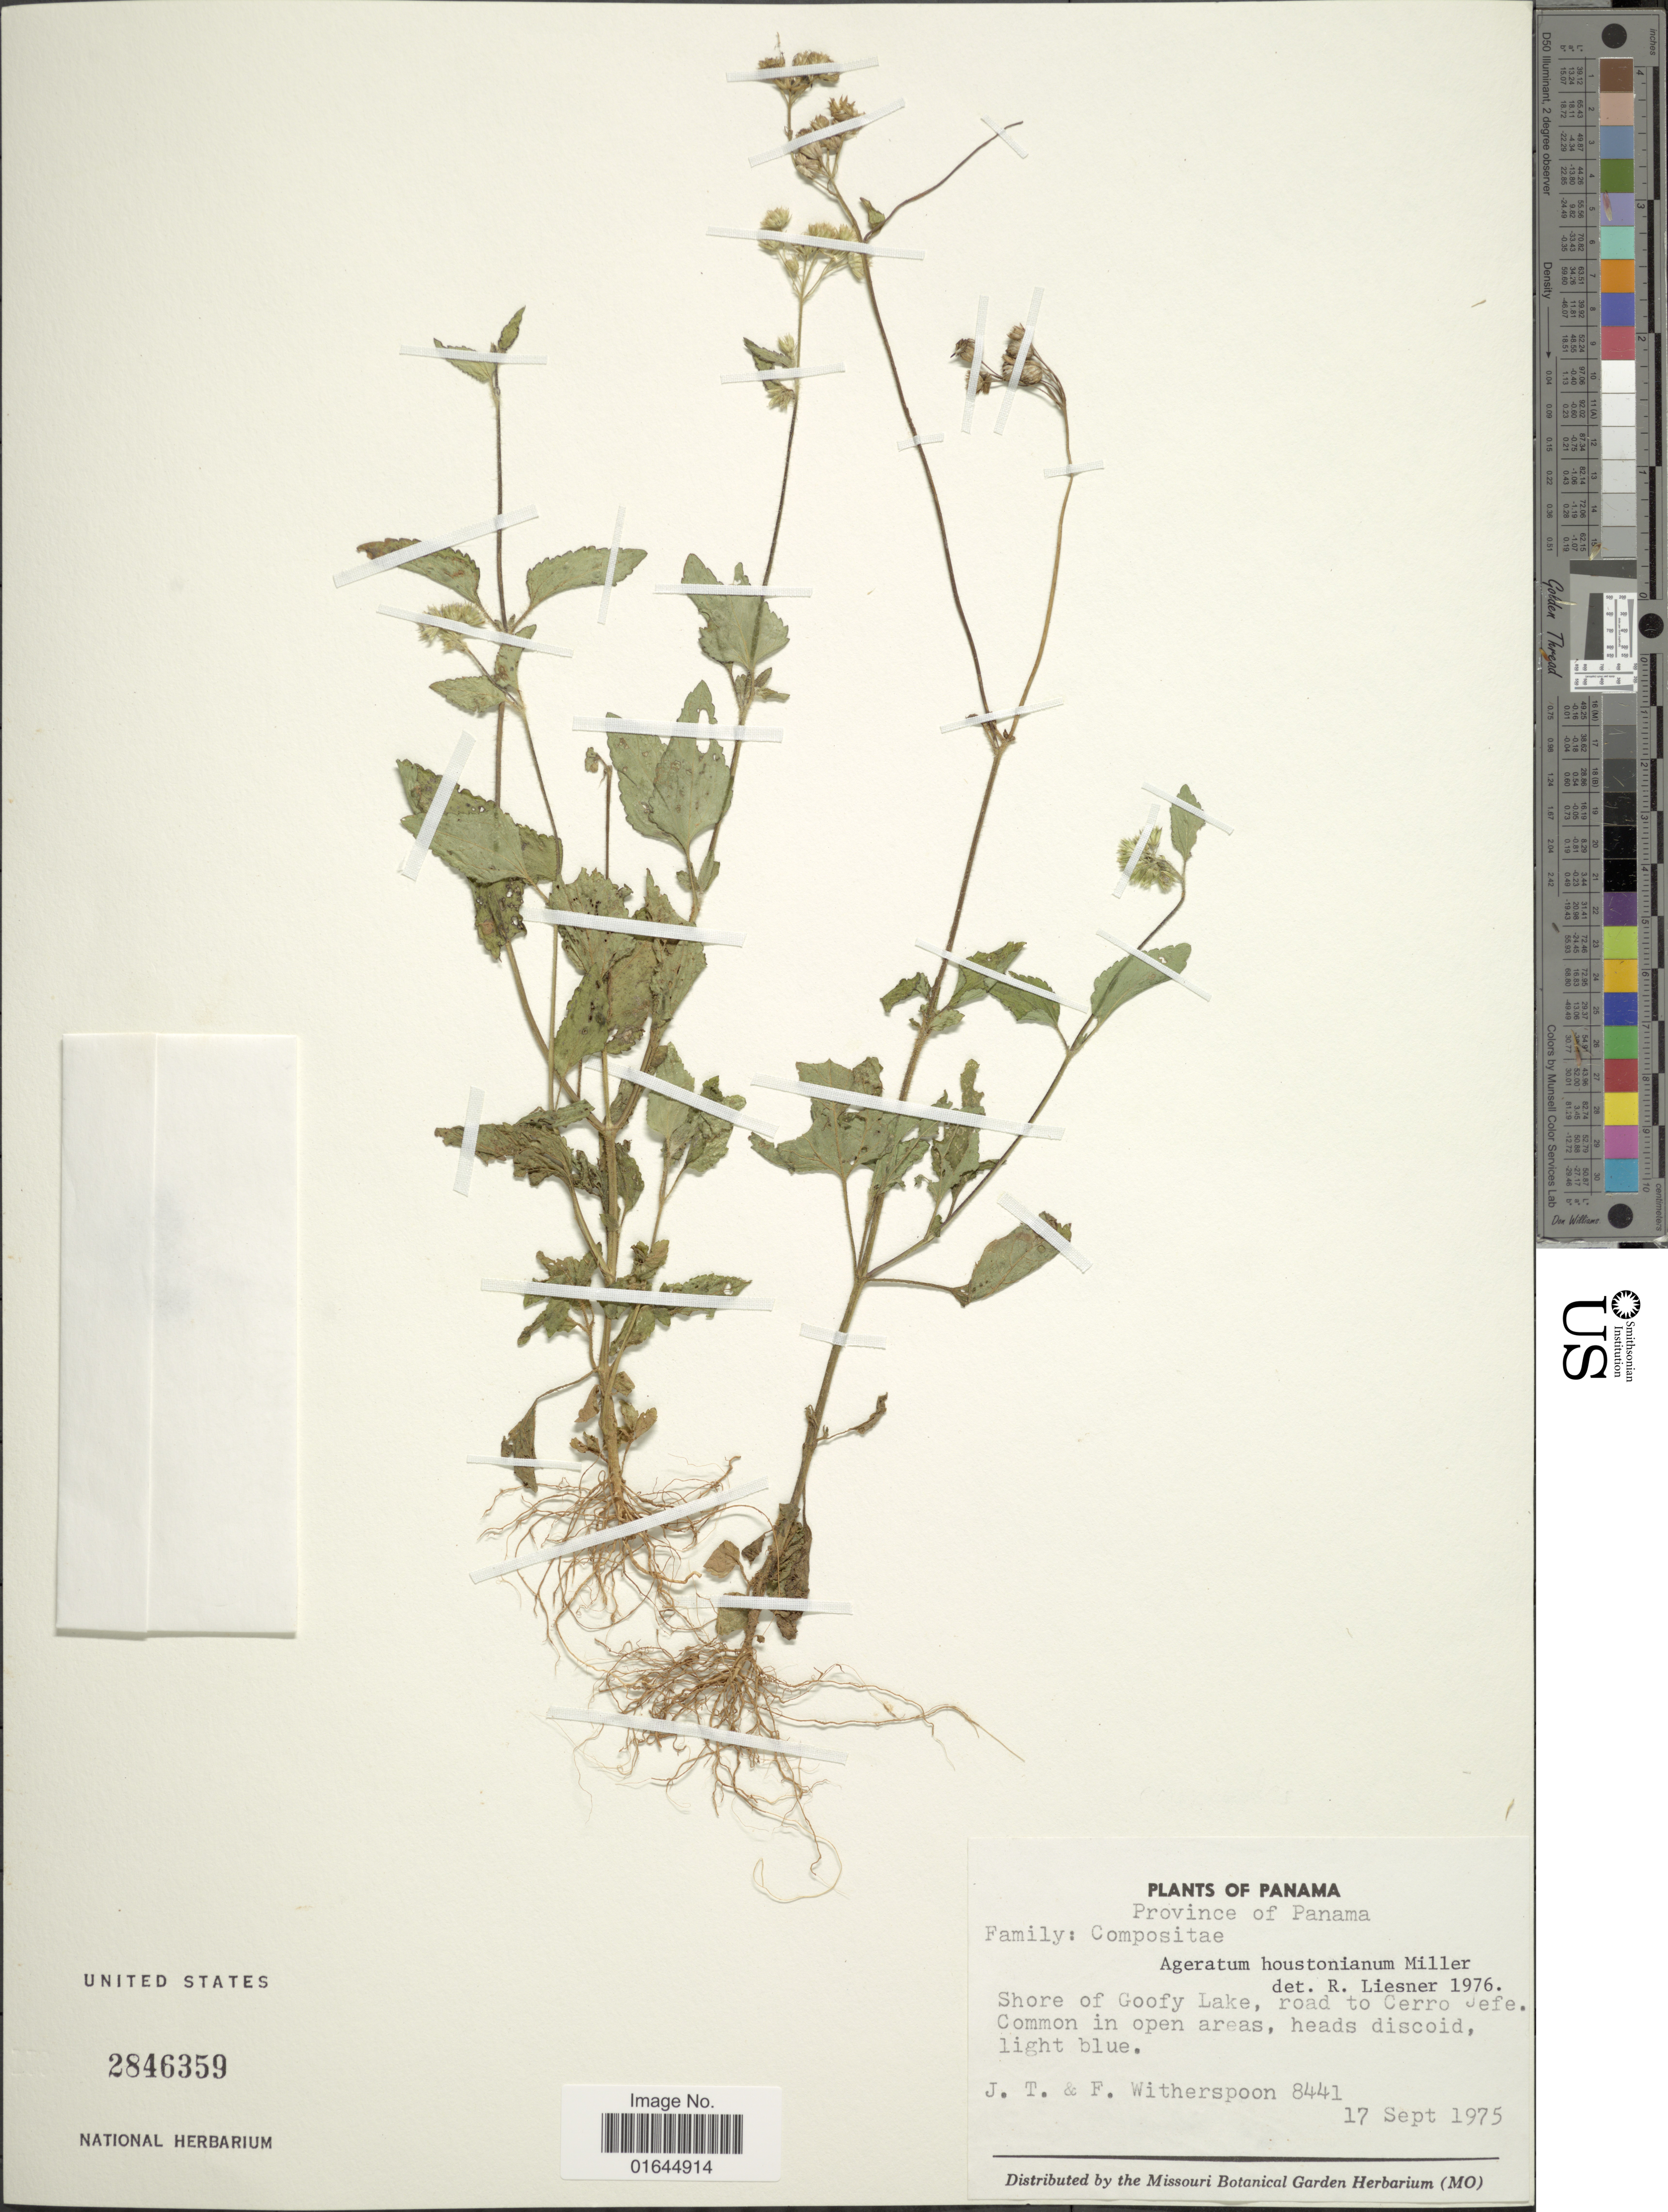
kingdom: Plantae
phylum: Tracheophyta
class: Magnoliopsida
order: Asterales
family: Asteraceae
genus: Ageratum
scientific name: Ageratum houstonianum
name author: Mill.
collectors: J. Witherspoon & F. Witherspoon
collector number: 8441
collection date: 1975-09-17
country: Panama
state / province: Panamá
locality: Shore of Goofy Lake, road to Cerro Jefe.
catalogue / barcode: US 2846359